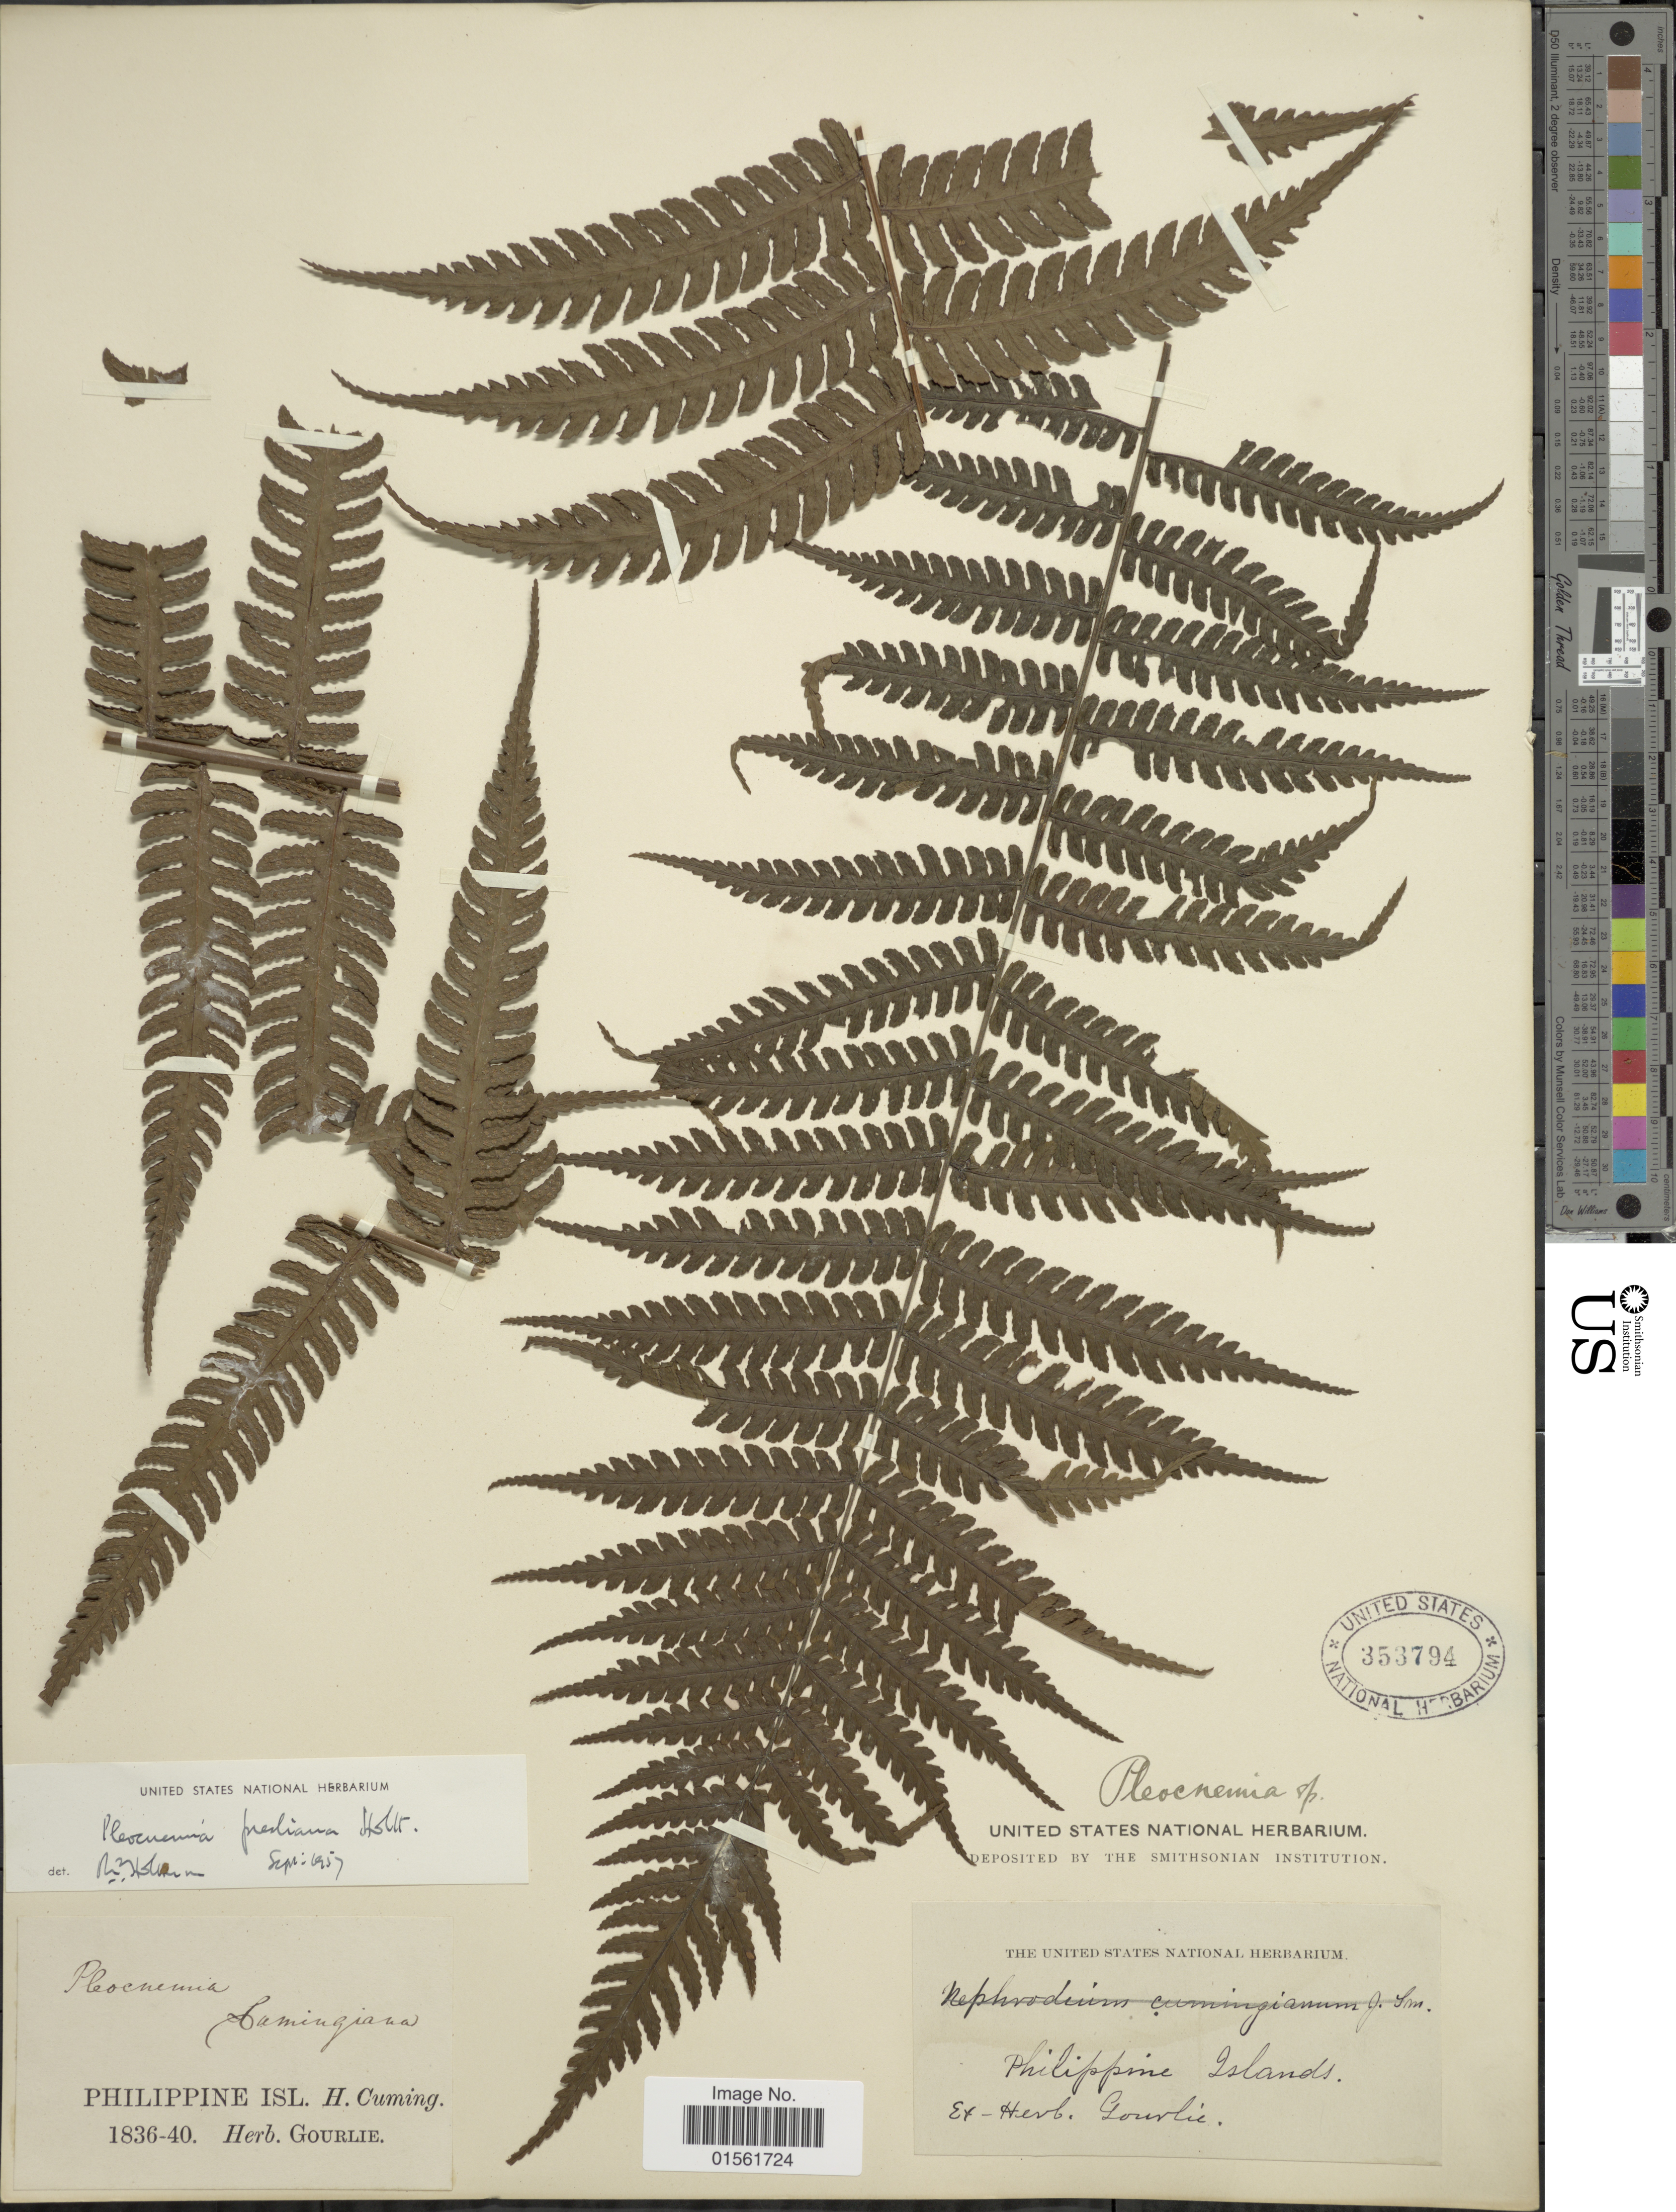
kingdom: Plantae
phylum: Tracheophyta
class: Polypodiopsida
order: Polypodiales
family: Dryopteridaceae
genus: Pleocnemia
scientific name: Pleocnemia presliana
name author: Holttum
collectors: H. Cuming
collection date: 1836/1840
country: Philippines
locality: Phillipine Islands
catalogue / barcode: US 353794